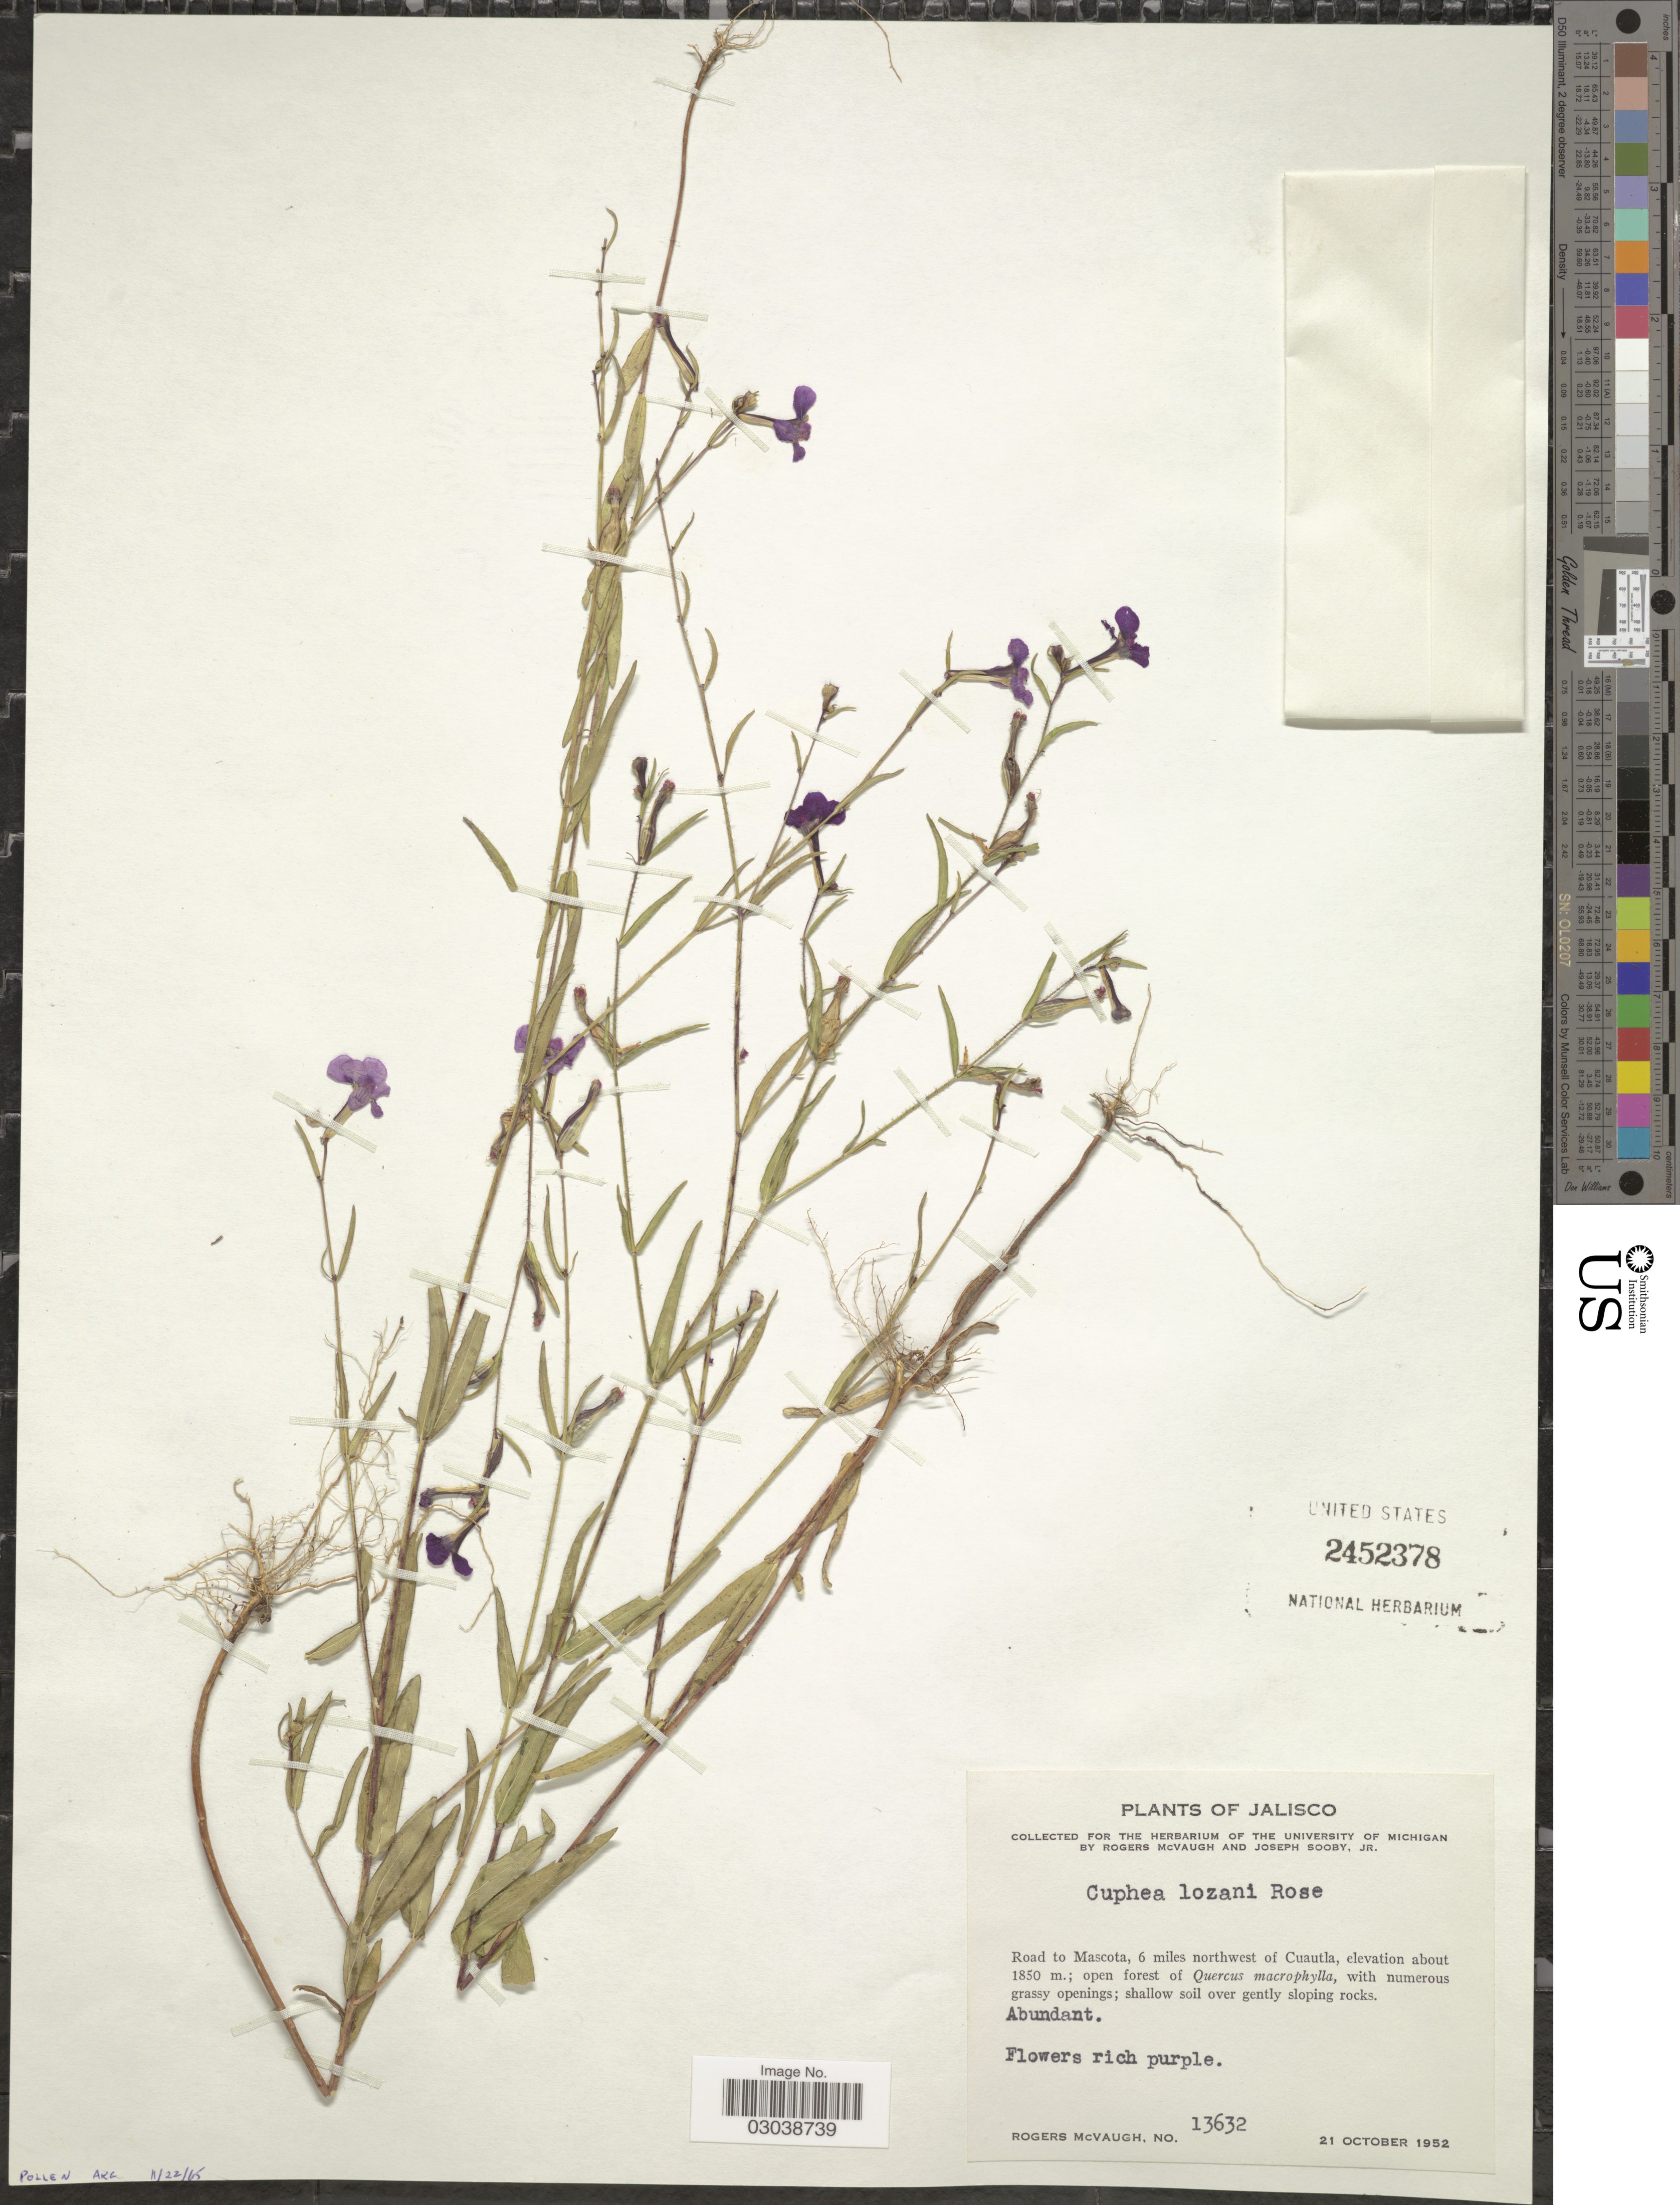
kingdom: Plantae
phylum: Tracheophyta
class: Magnoliopsida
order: Myrtales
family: Lythraceae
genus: Cuphea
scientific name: Cuphea lozanii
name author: Rose ex Koehne in Engl.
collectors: R. McVaugh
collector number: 13632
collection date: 1952-10-21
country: Mexico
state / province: Jalisco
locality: Road to Mascota, 6 miles northwest of Cuautla.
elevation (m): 1850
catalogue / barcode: US 2452378